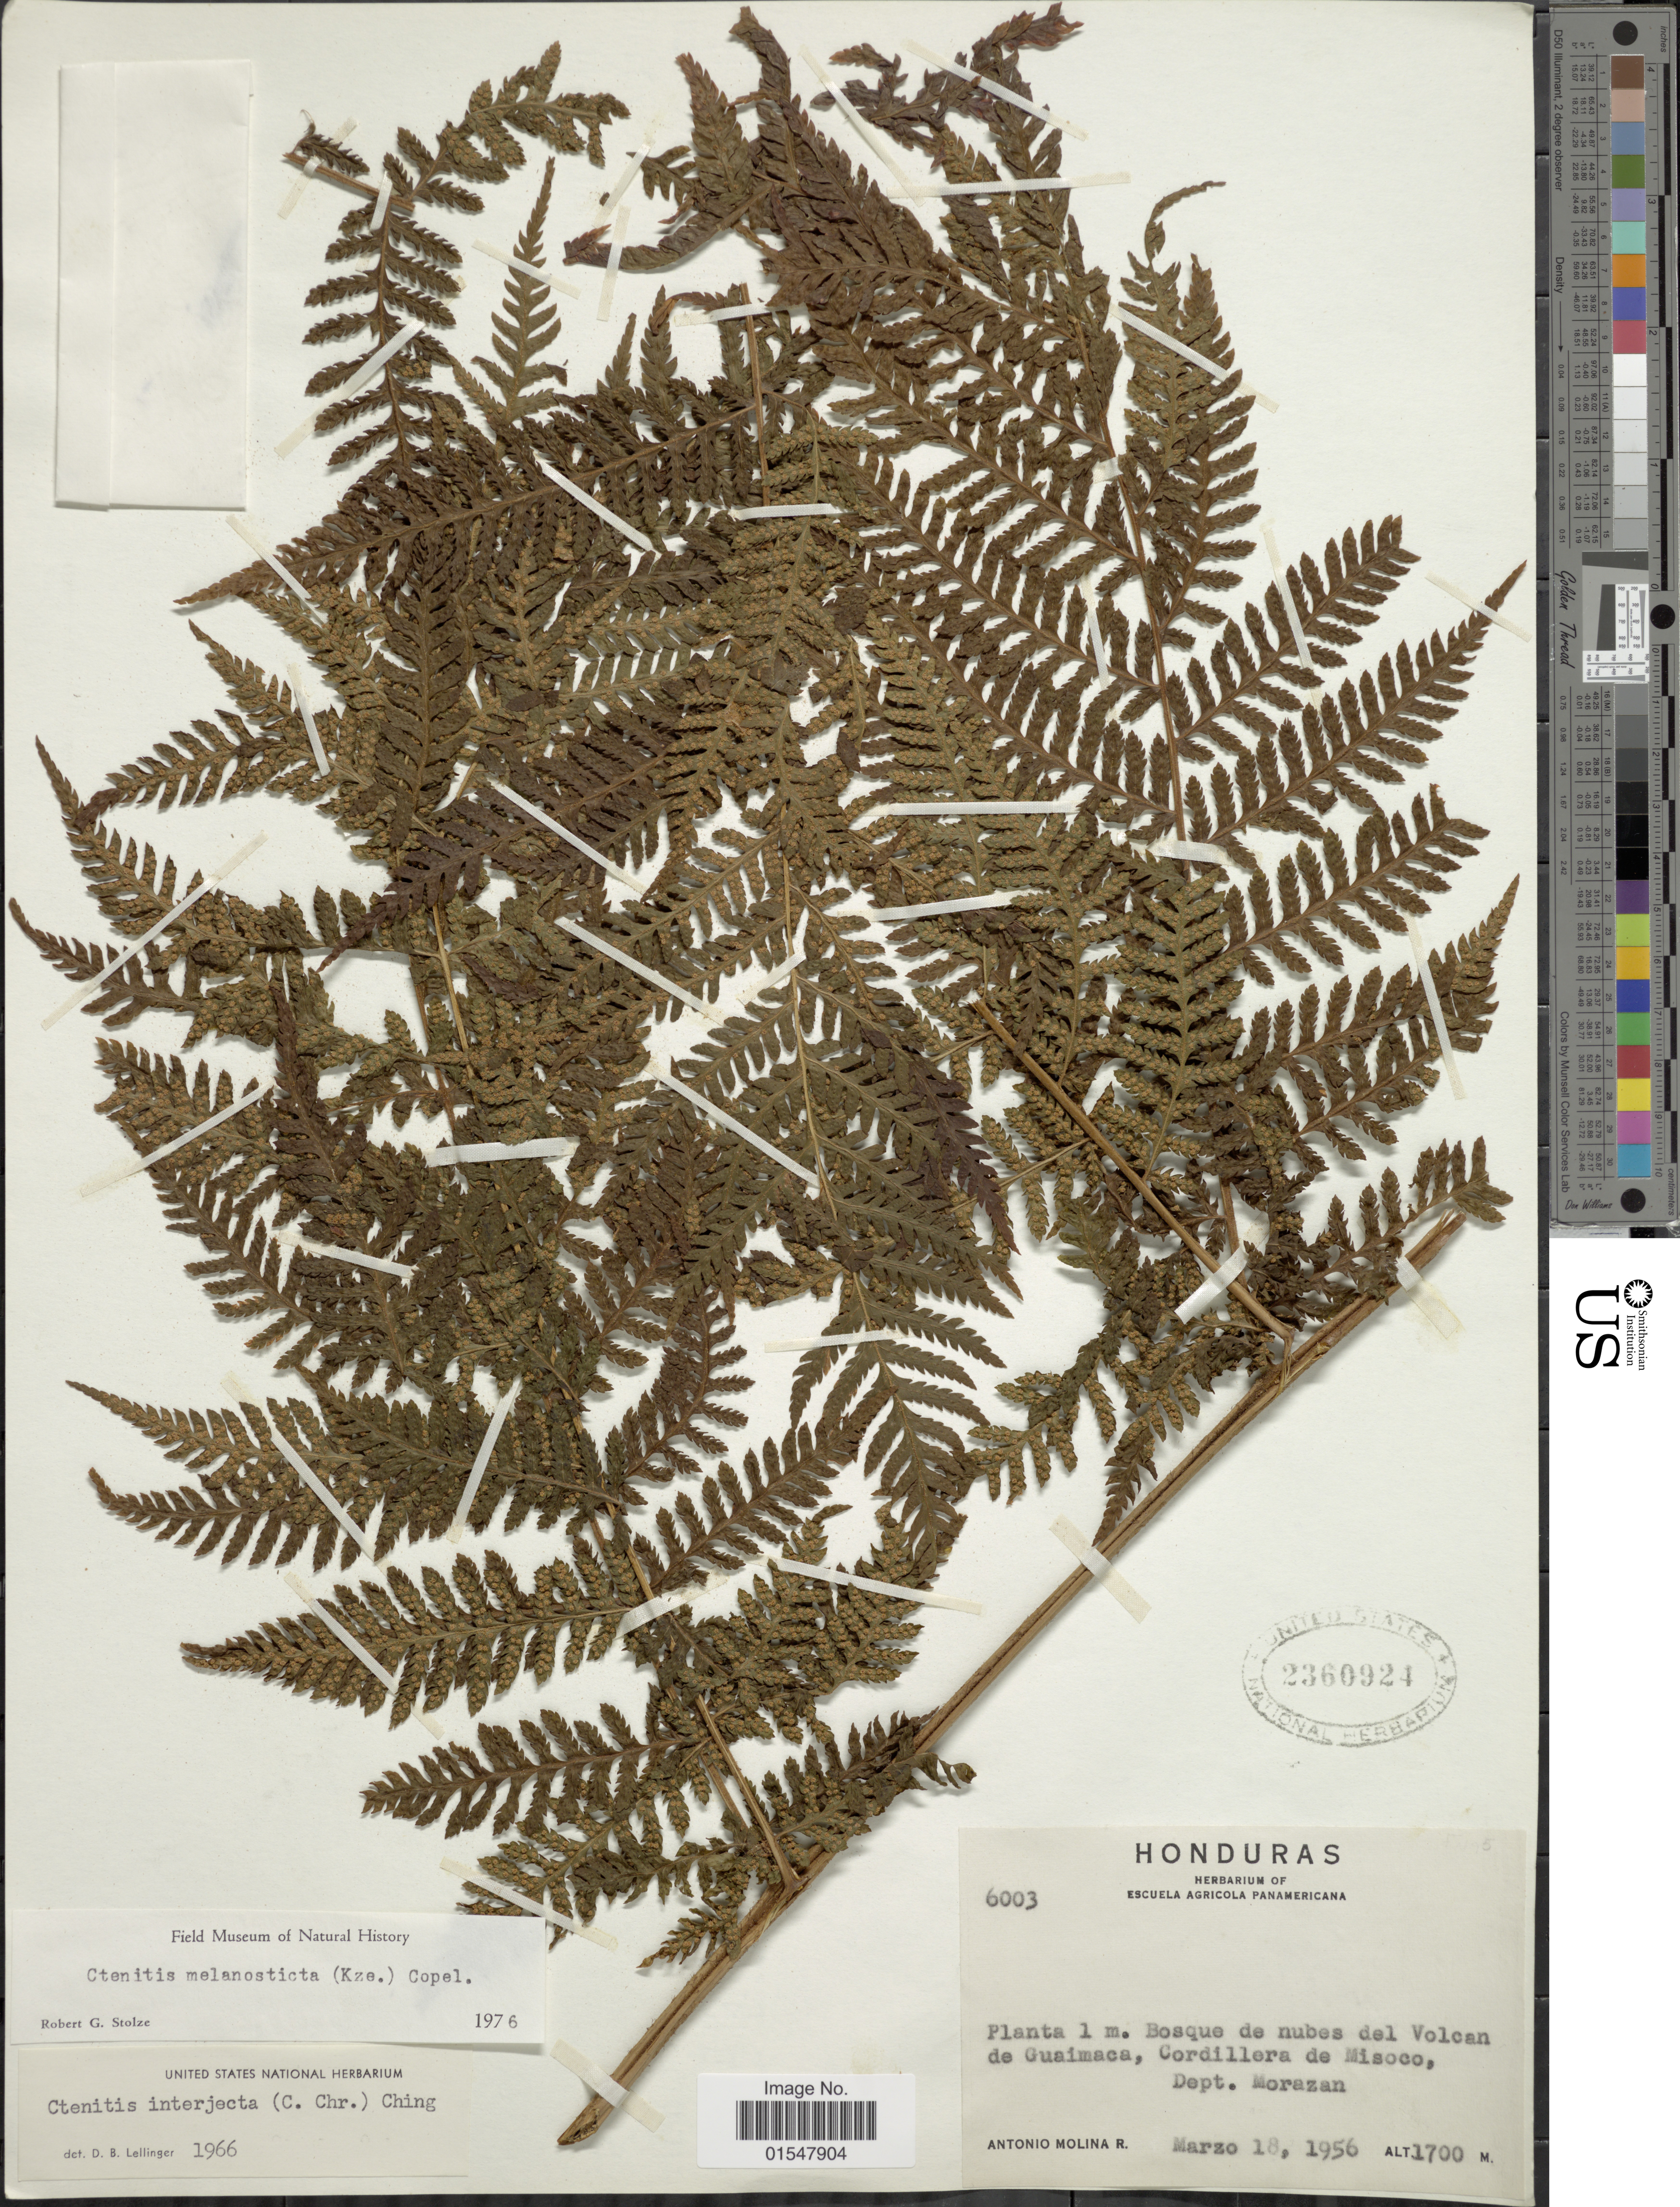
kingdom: Plantae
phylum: Tracheophyta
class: Polypodiopsida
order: Polypodiales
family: Dryopteridaceae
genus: Ctenitis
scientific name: Ctenitis melanosticta var. melanosticta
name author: (Kunze) Copel.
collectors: A. Molina R.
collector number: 6003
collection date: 1956-03-18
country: Honduras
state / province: Fco. Morazán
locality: Honduras, Bosque de nubes del Volcan de Guaimaca, Cordillera de Misoco, Dept. Morazan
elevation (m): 1700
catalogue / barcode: US 2360924